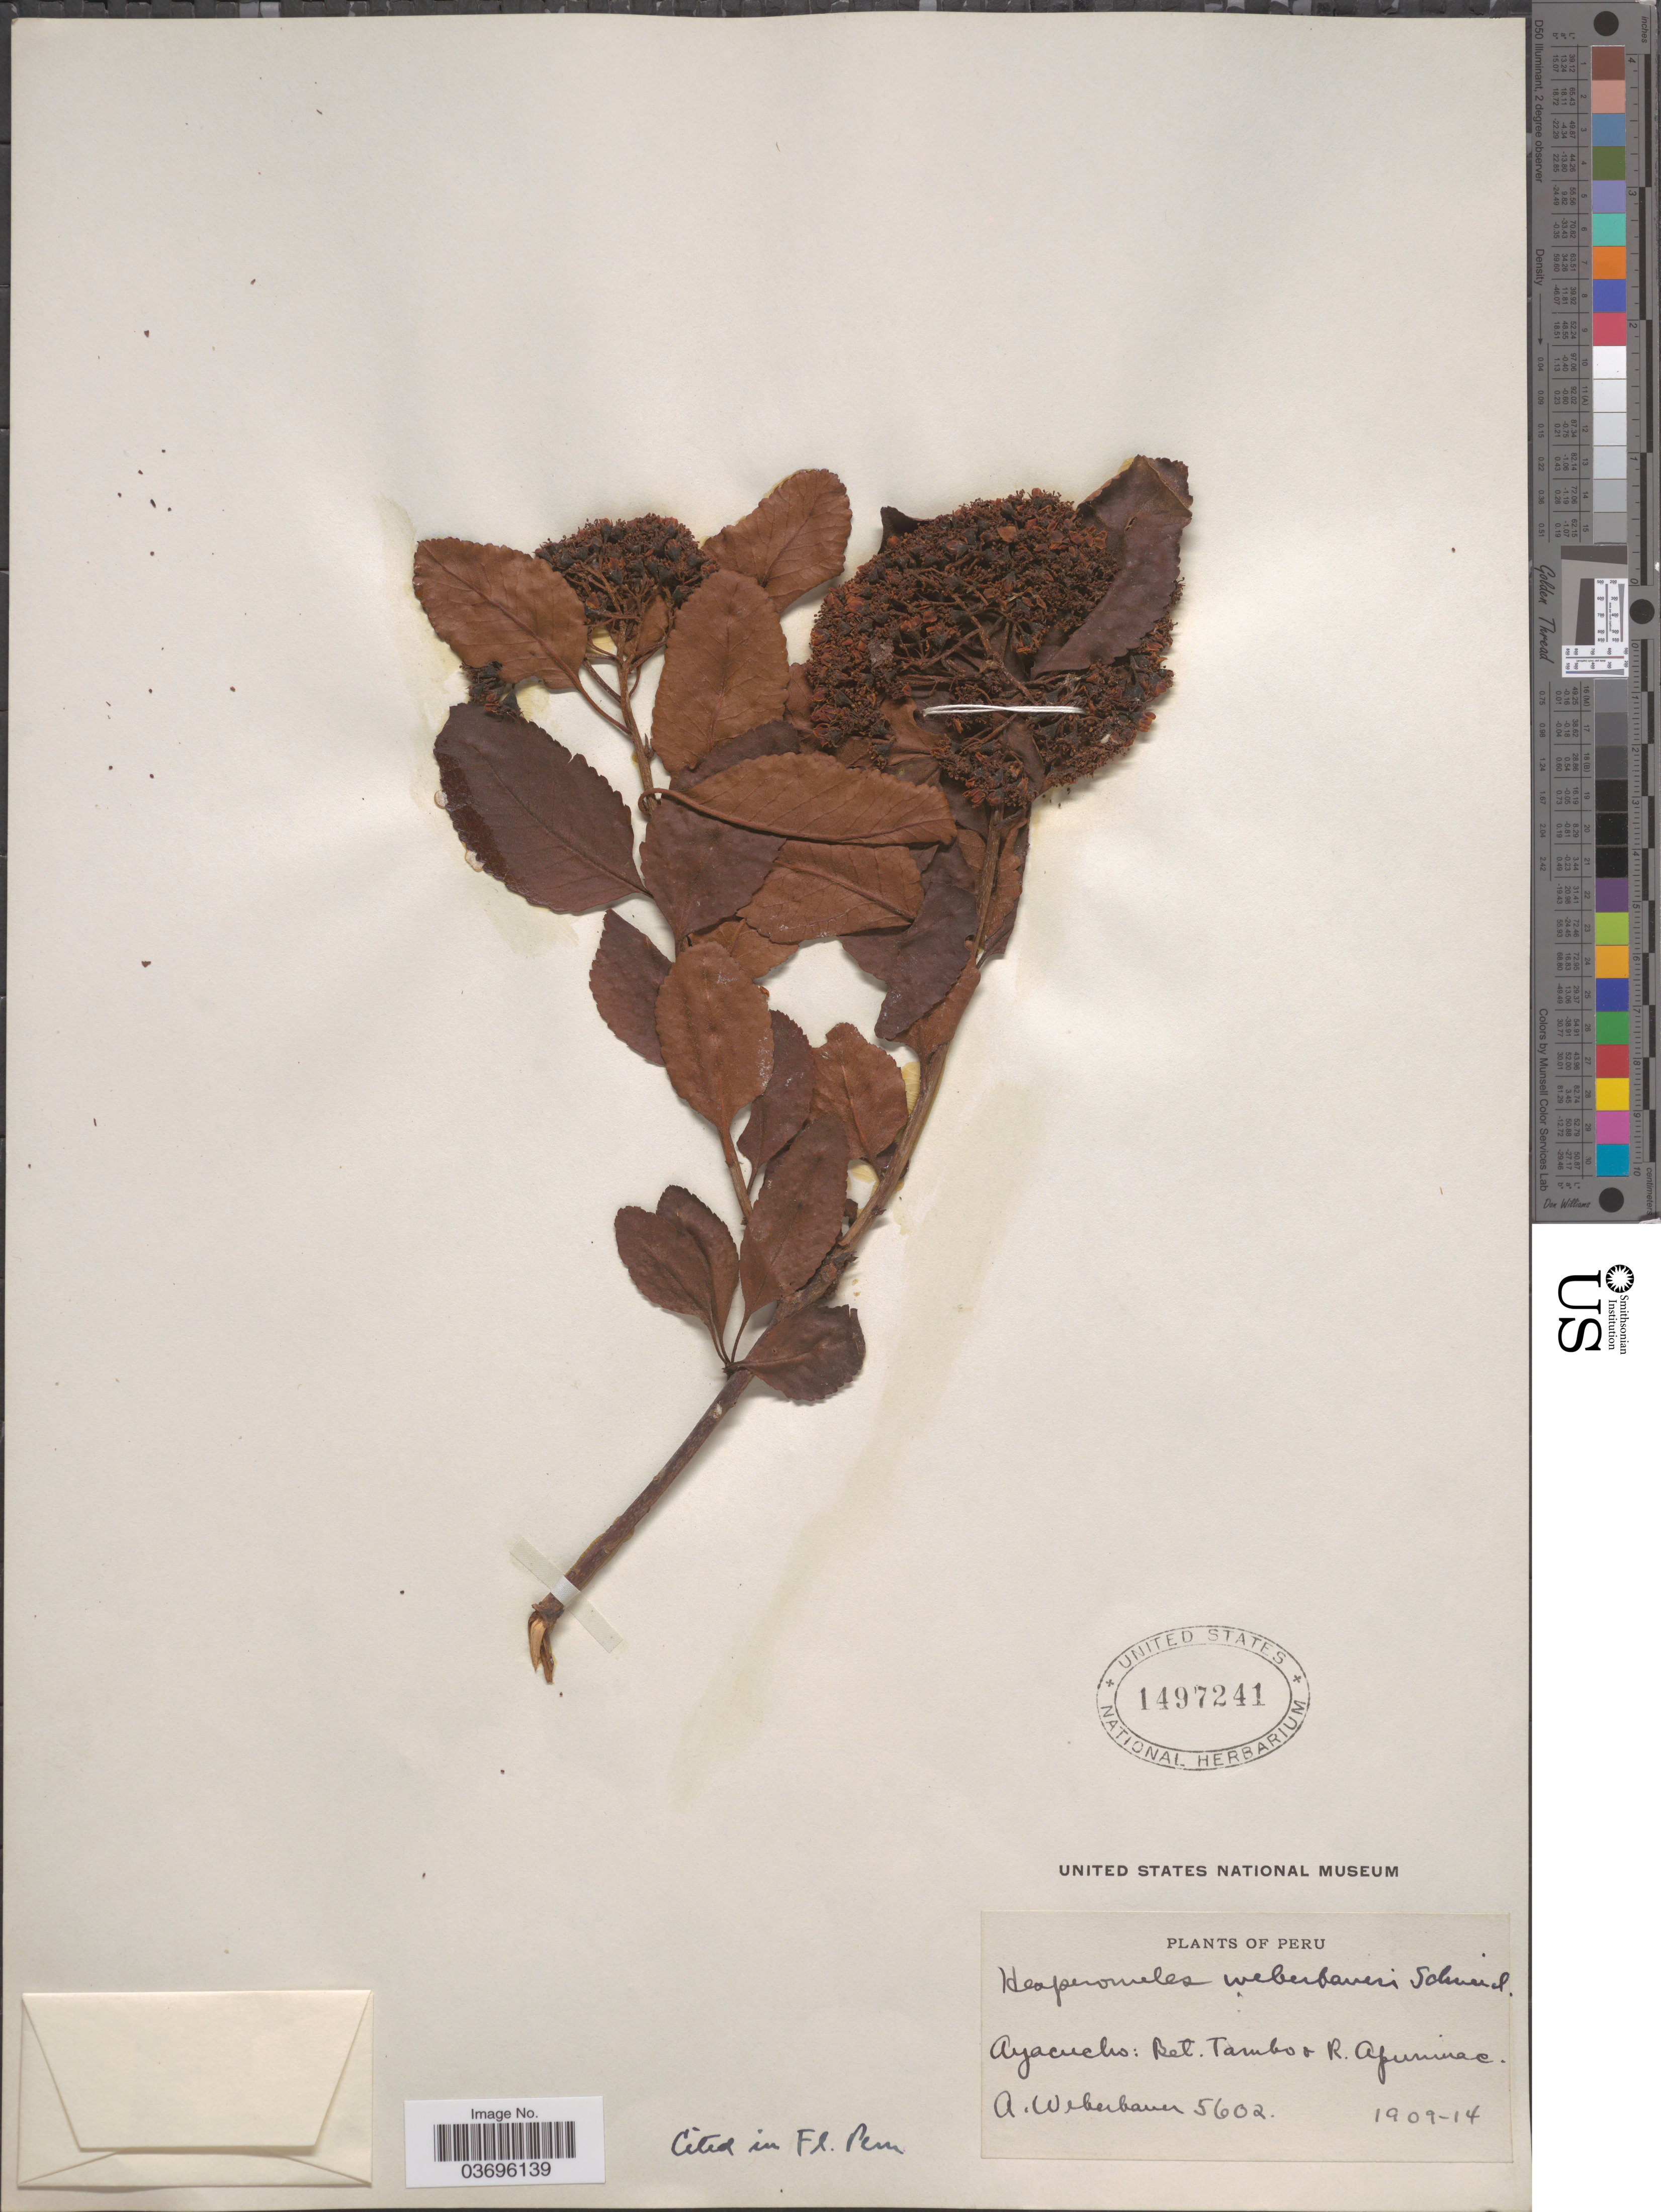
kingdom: Plantae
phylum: Tracheophyta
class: Magnoliopsida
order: Rosales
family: Rosaceae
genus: Hesperomeles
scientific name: Hesperomeles weberbaueri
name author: C.K. Schneid.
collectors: A. Weberbauer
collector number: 5602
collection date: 1909/1914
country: Peru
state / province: Ayacucho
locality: Bet. Tambo & R. Apurimac.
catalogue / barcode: US 1497241